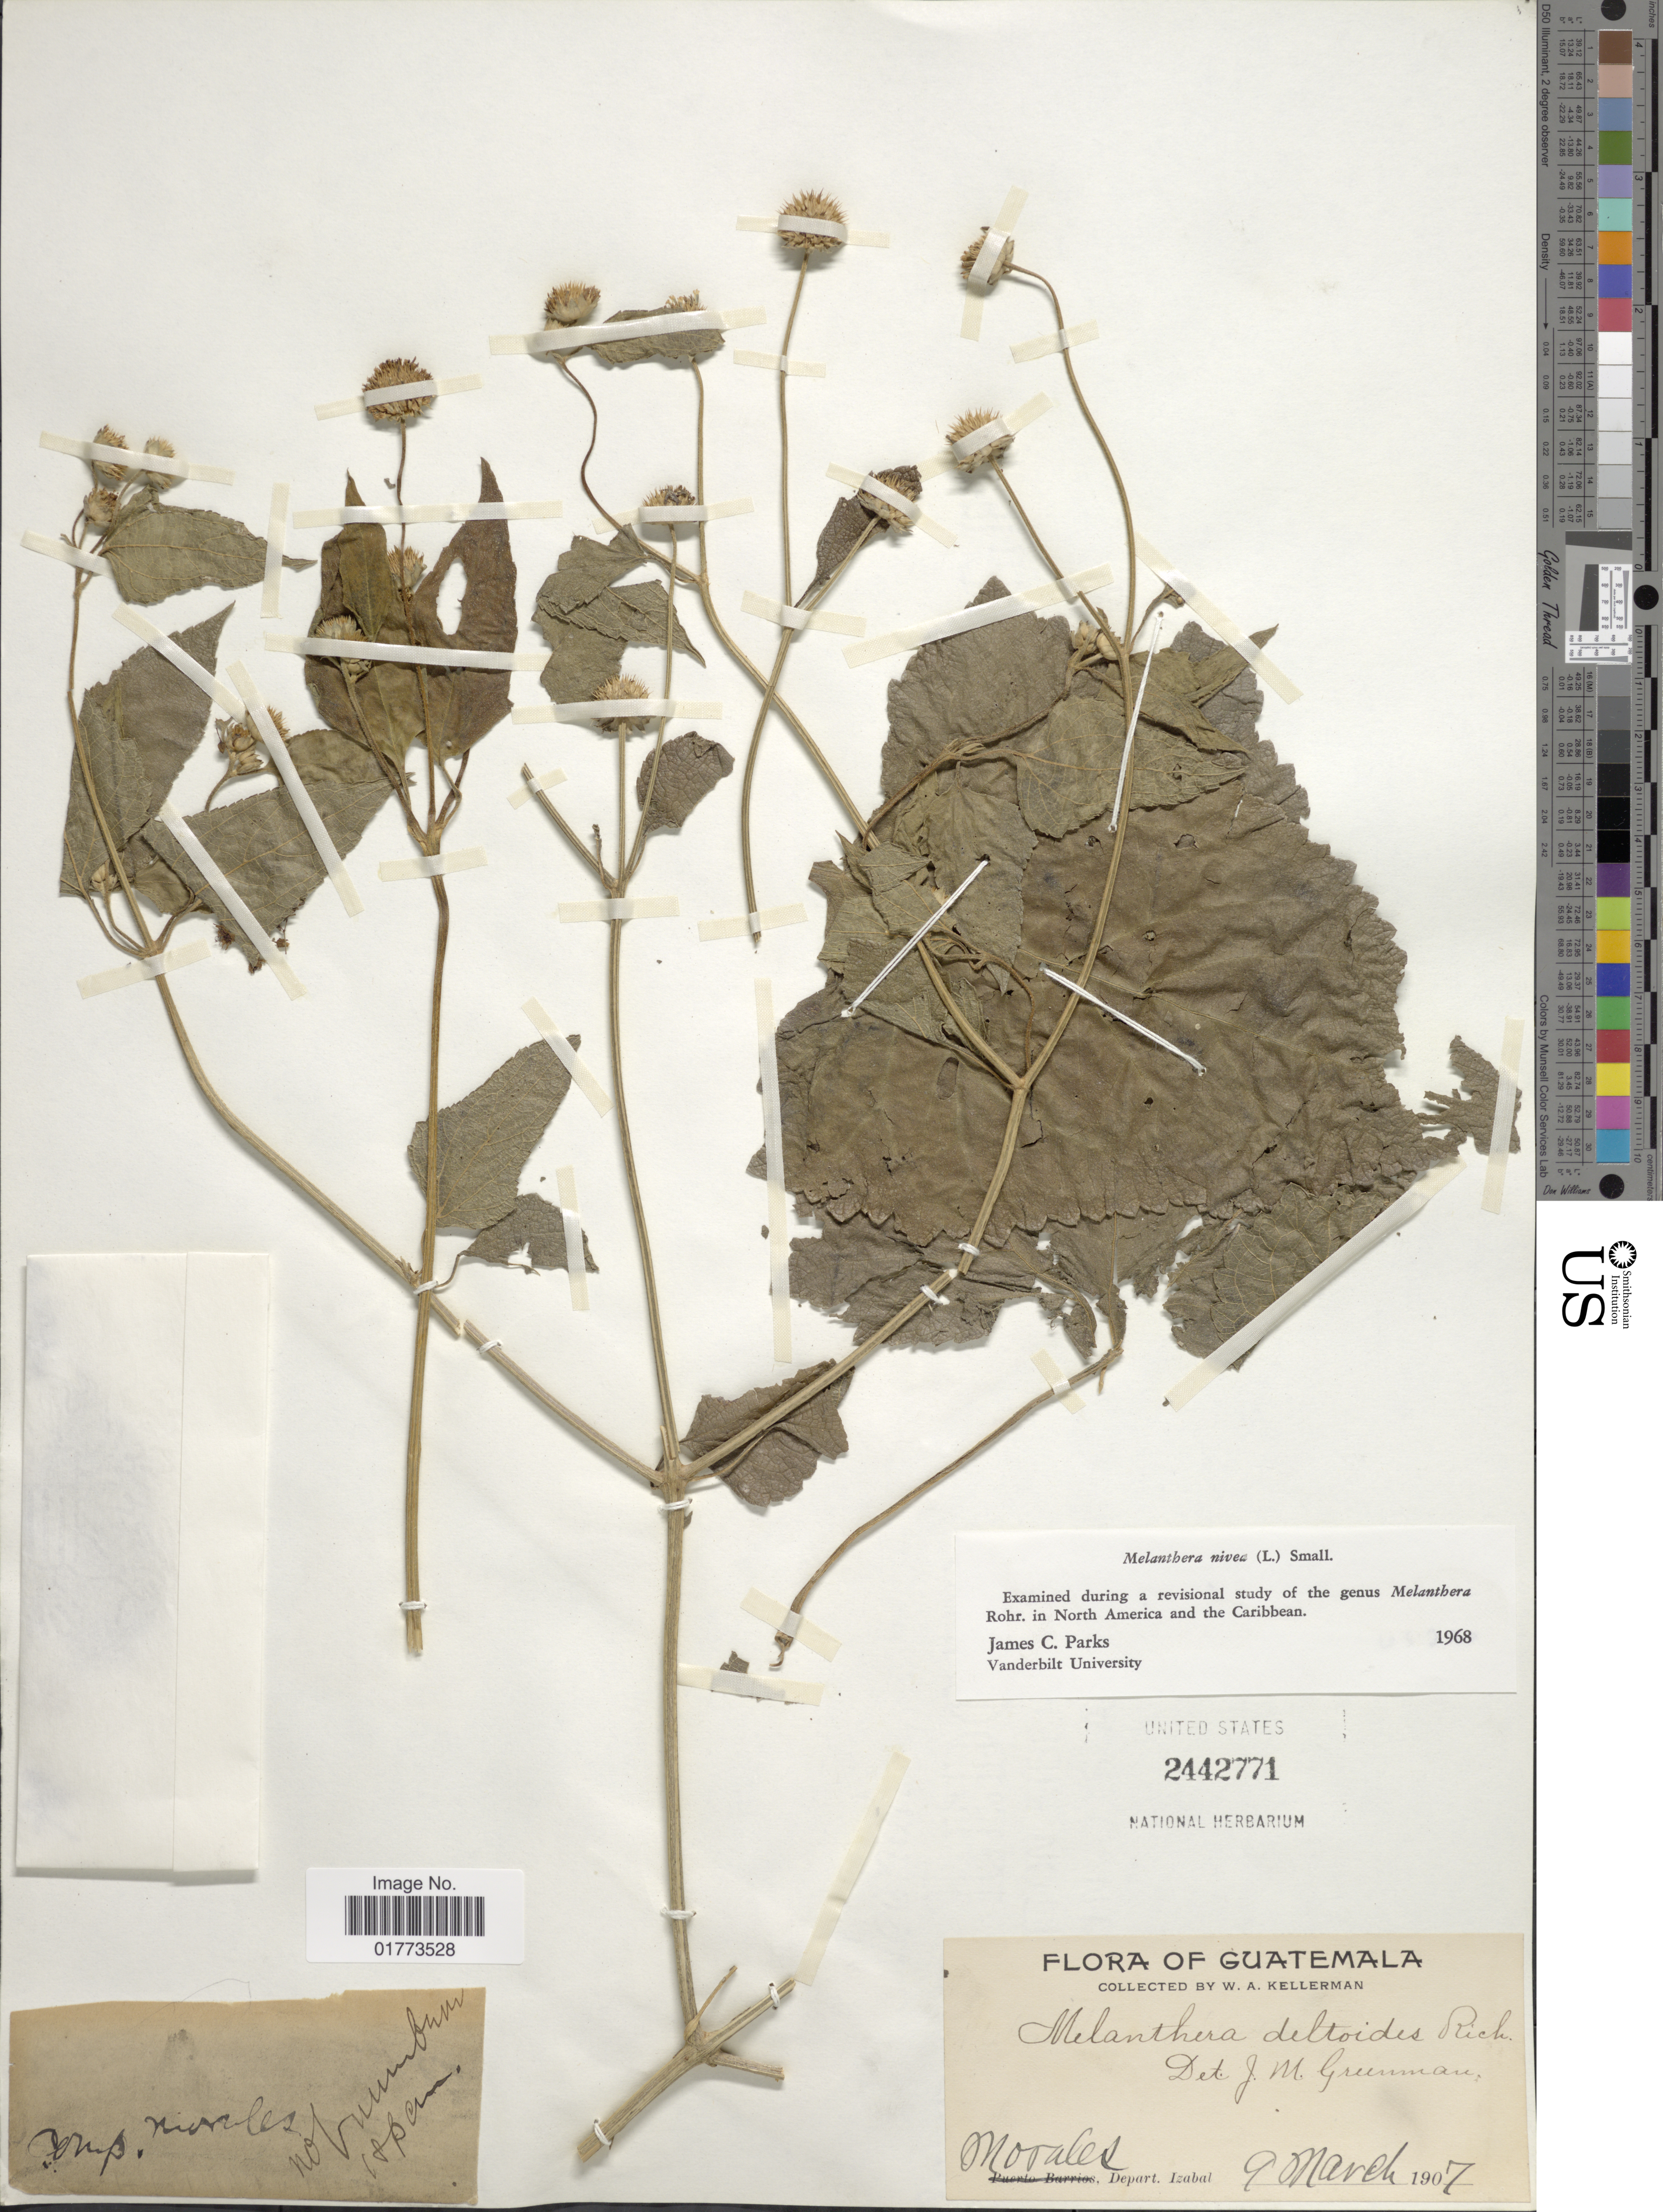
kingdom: Plantae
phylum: Tracheophyta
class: Magnoliopsida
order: Asterales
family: Asteraceae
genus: Melanthera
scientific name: Melanthera nivea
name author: (L.) Small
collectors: W. Kellerman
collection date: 1907-03-09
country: Guatemala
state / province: Izabal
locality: Morales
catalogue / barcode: US 2442771